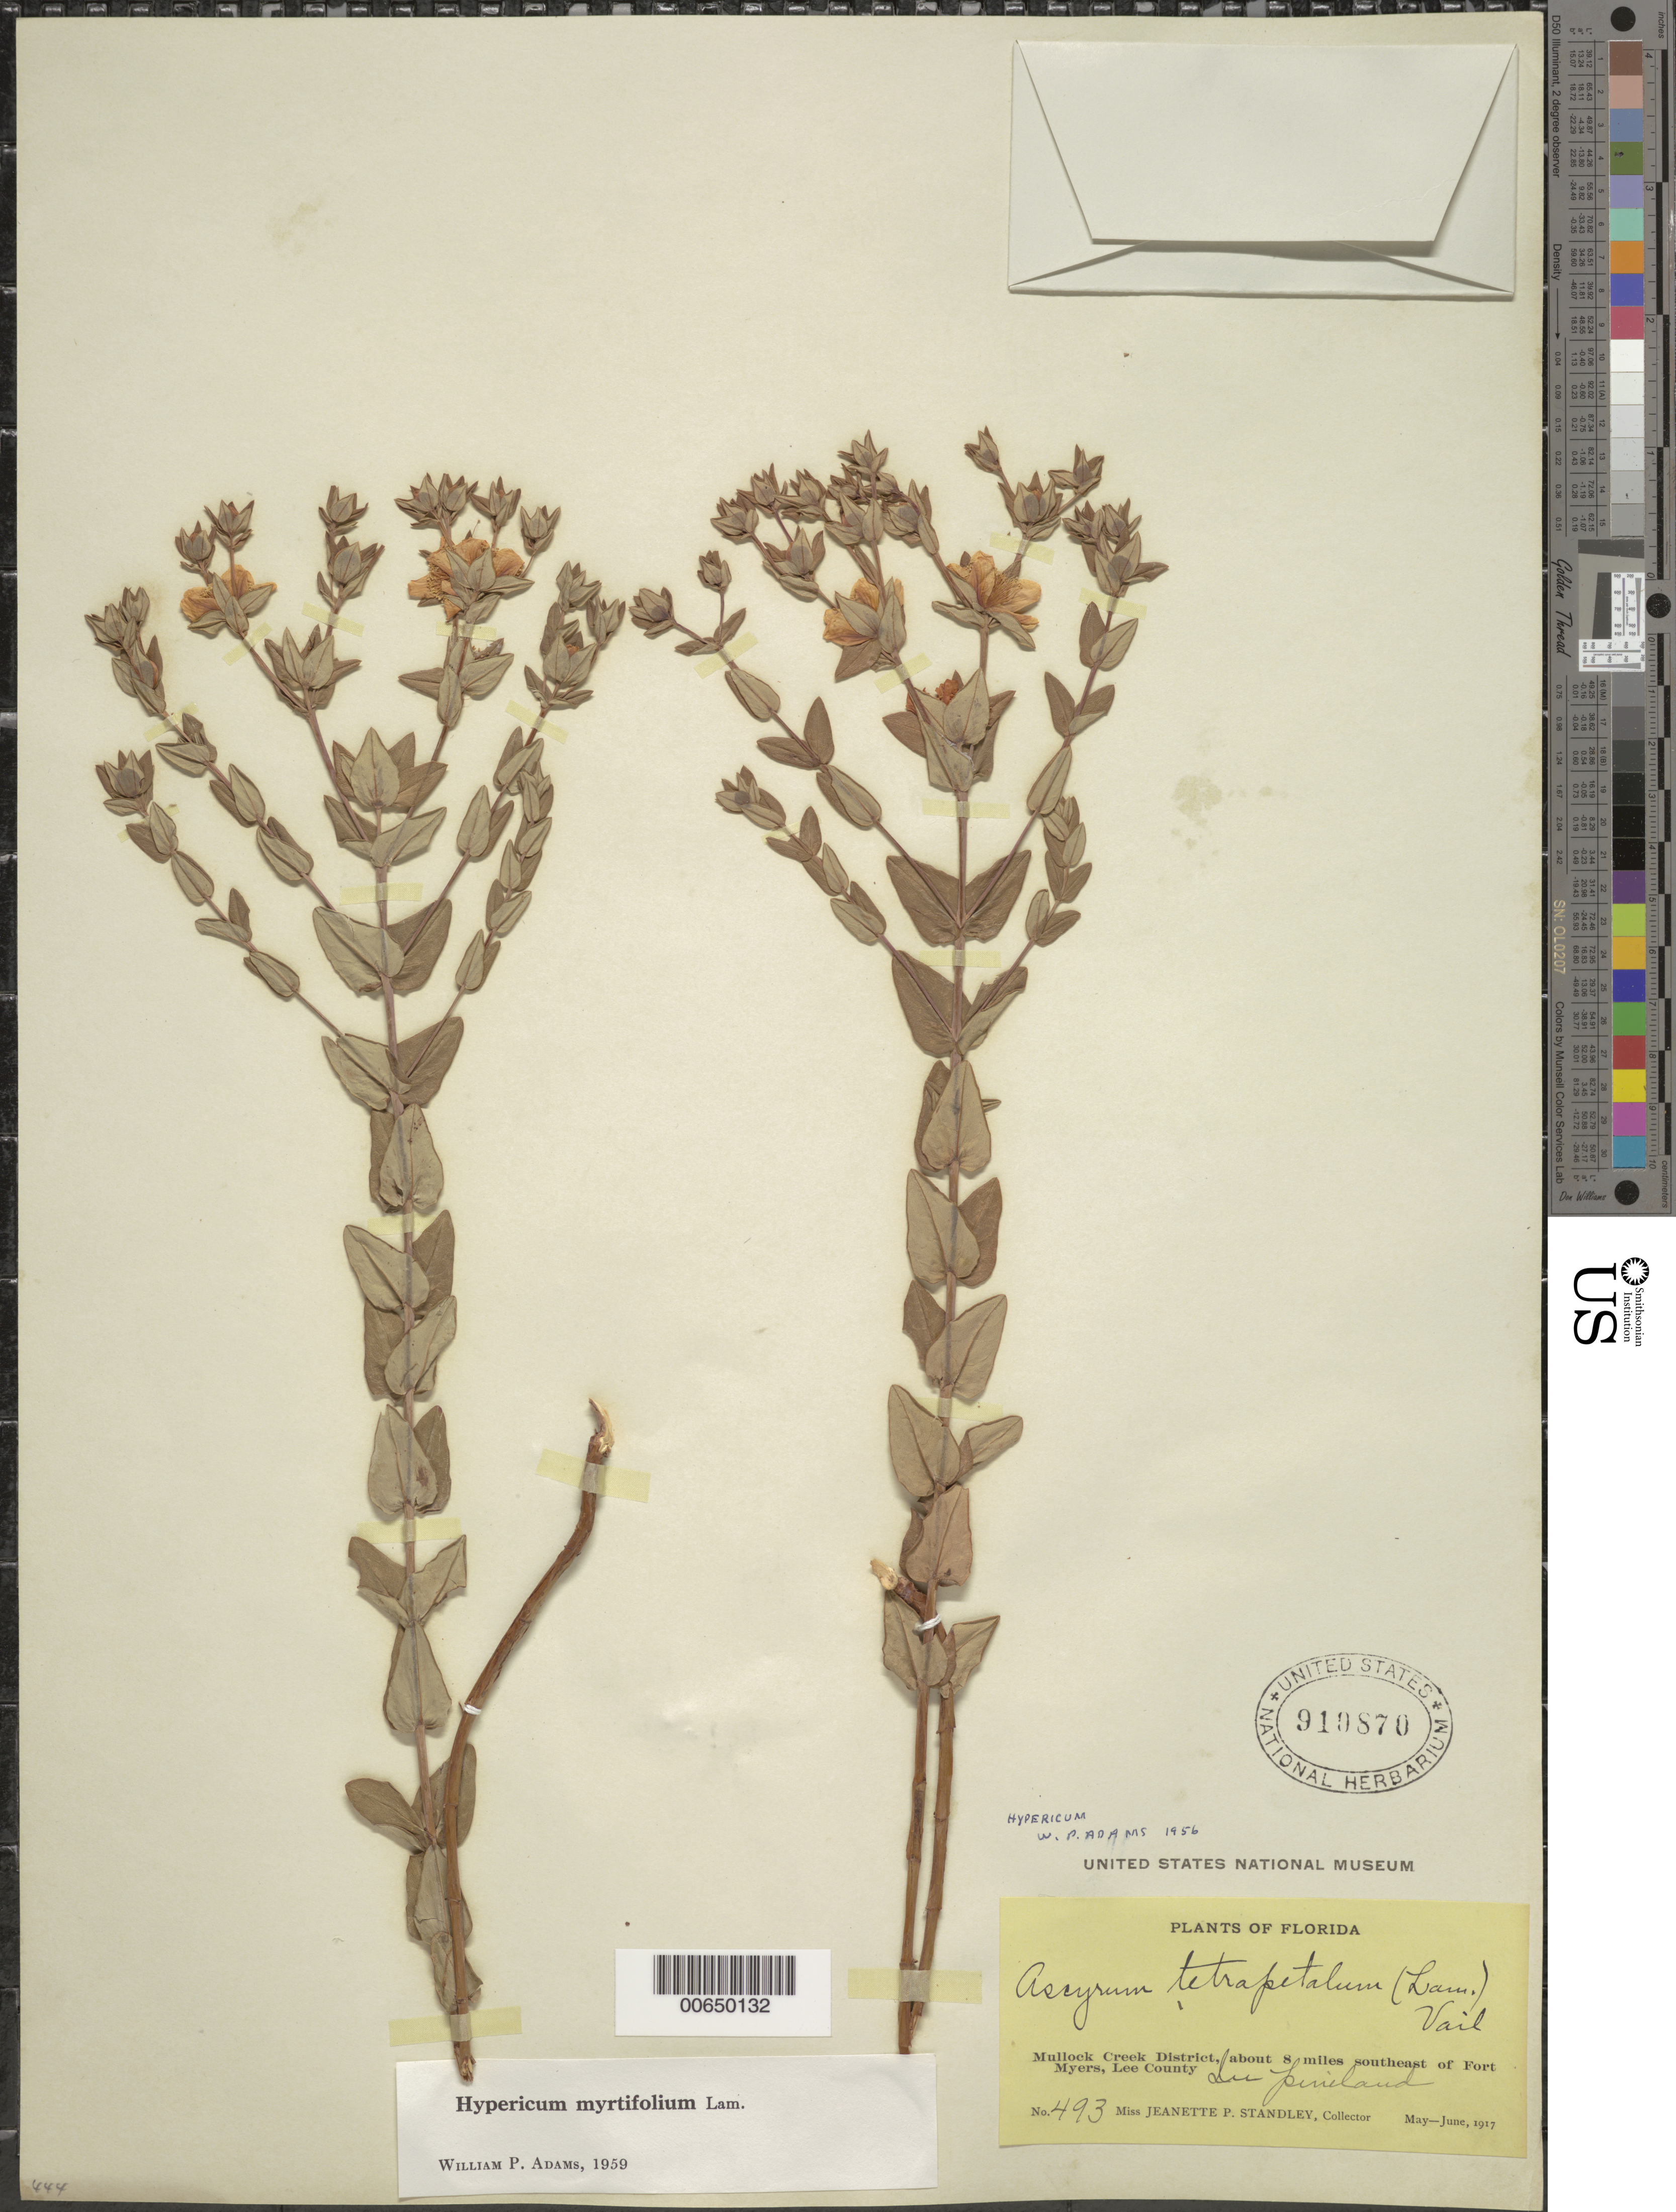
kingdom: Plantae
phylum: Tracheophyta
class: Magnoliopsida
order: Malpighiales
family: Hypericaceae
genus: Hypericum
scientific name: Hypericum myrtifolium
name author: Lam.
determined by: Adams, W. P.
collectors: J. P. Standley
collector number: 493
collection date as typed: May 1917 to -- Jun 1917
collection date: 1917-05/1917-06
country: United States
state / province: Florida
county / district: Lee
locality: Mulloock Creek District, about 8 miles SE of Fort Myers.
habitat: In pineland.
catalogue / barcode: US 918870